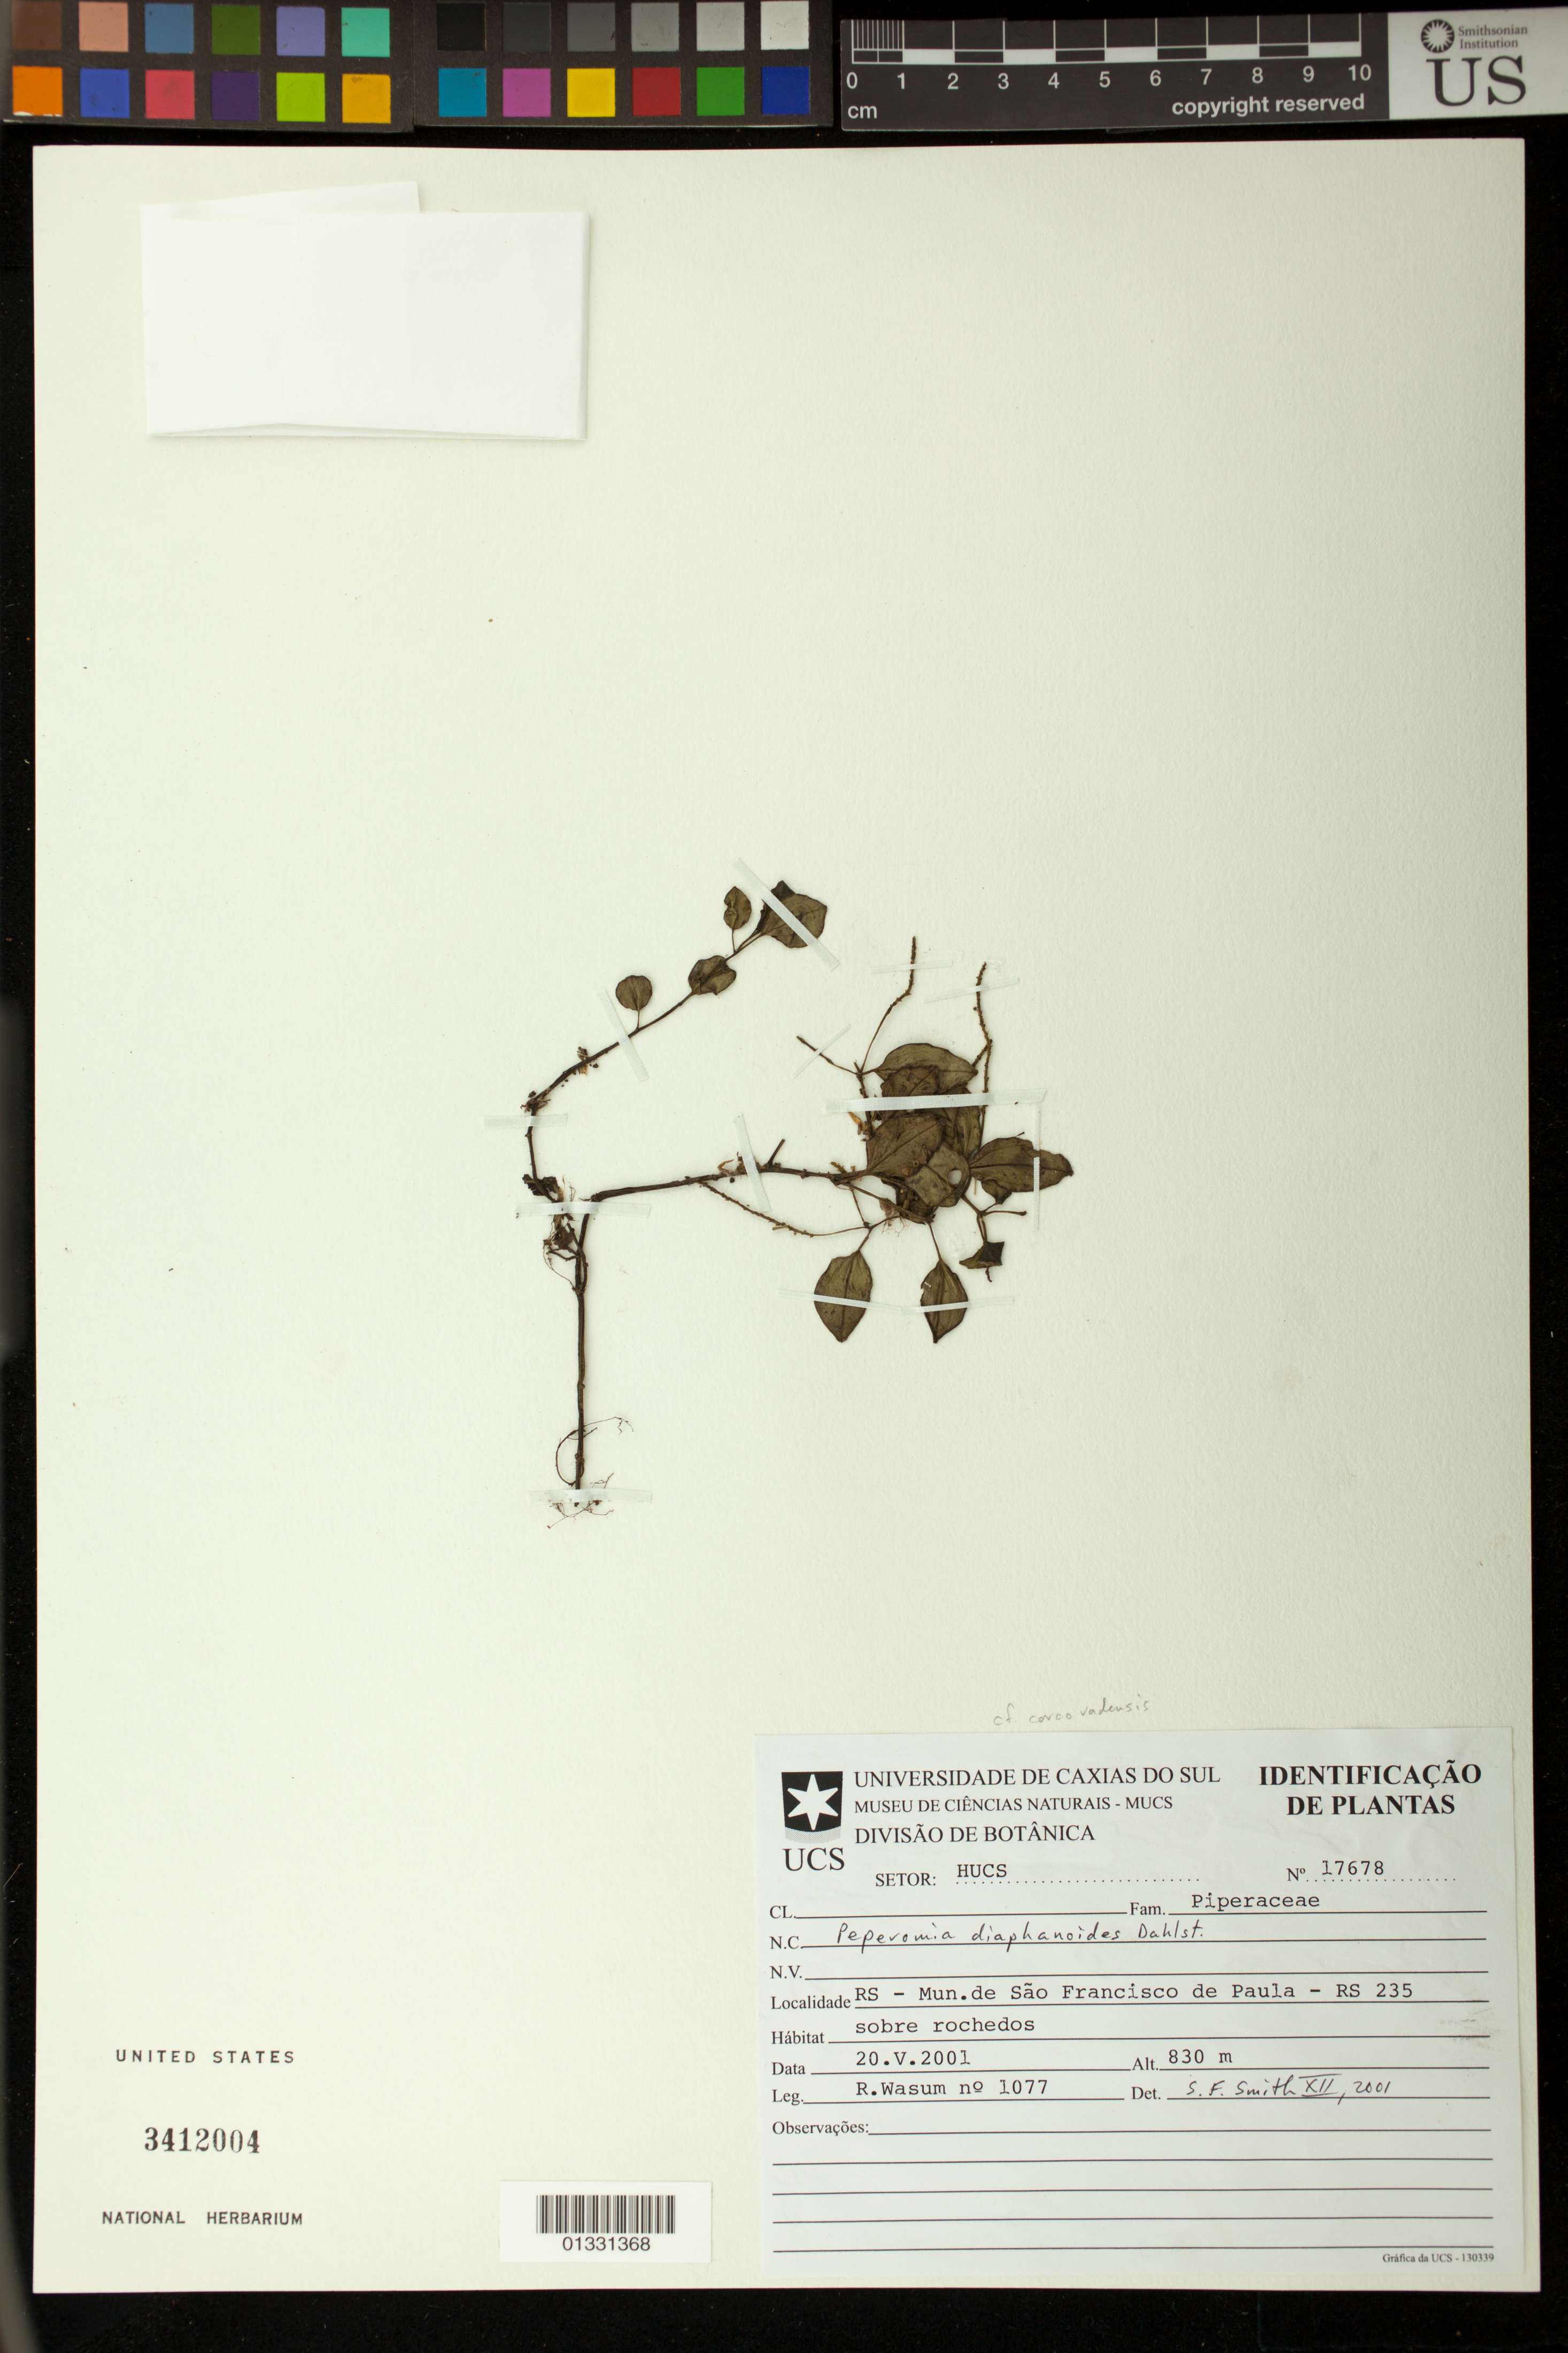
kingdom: Plantae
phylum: Tracheophyta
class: Magnoliopsida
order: Piperales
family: Piperaceae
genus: Peperomia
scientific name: Peperomia diaphanoides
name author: Dahlst.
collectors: R. Wasum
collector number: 1077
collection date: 2001-05-20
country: Brazil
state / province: Rio Grande do Sul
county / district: São Francisco de Paula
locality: RS - 235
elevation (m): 830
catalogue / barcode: US 3412004